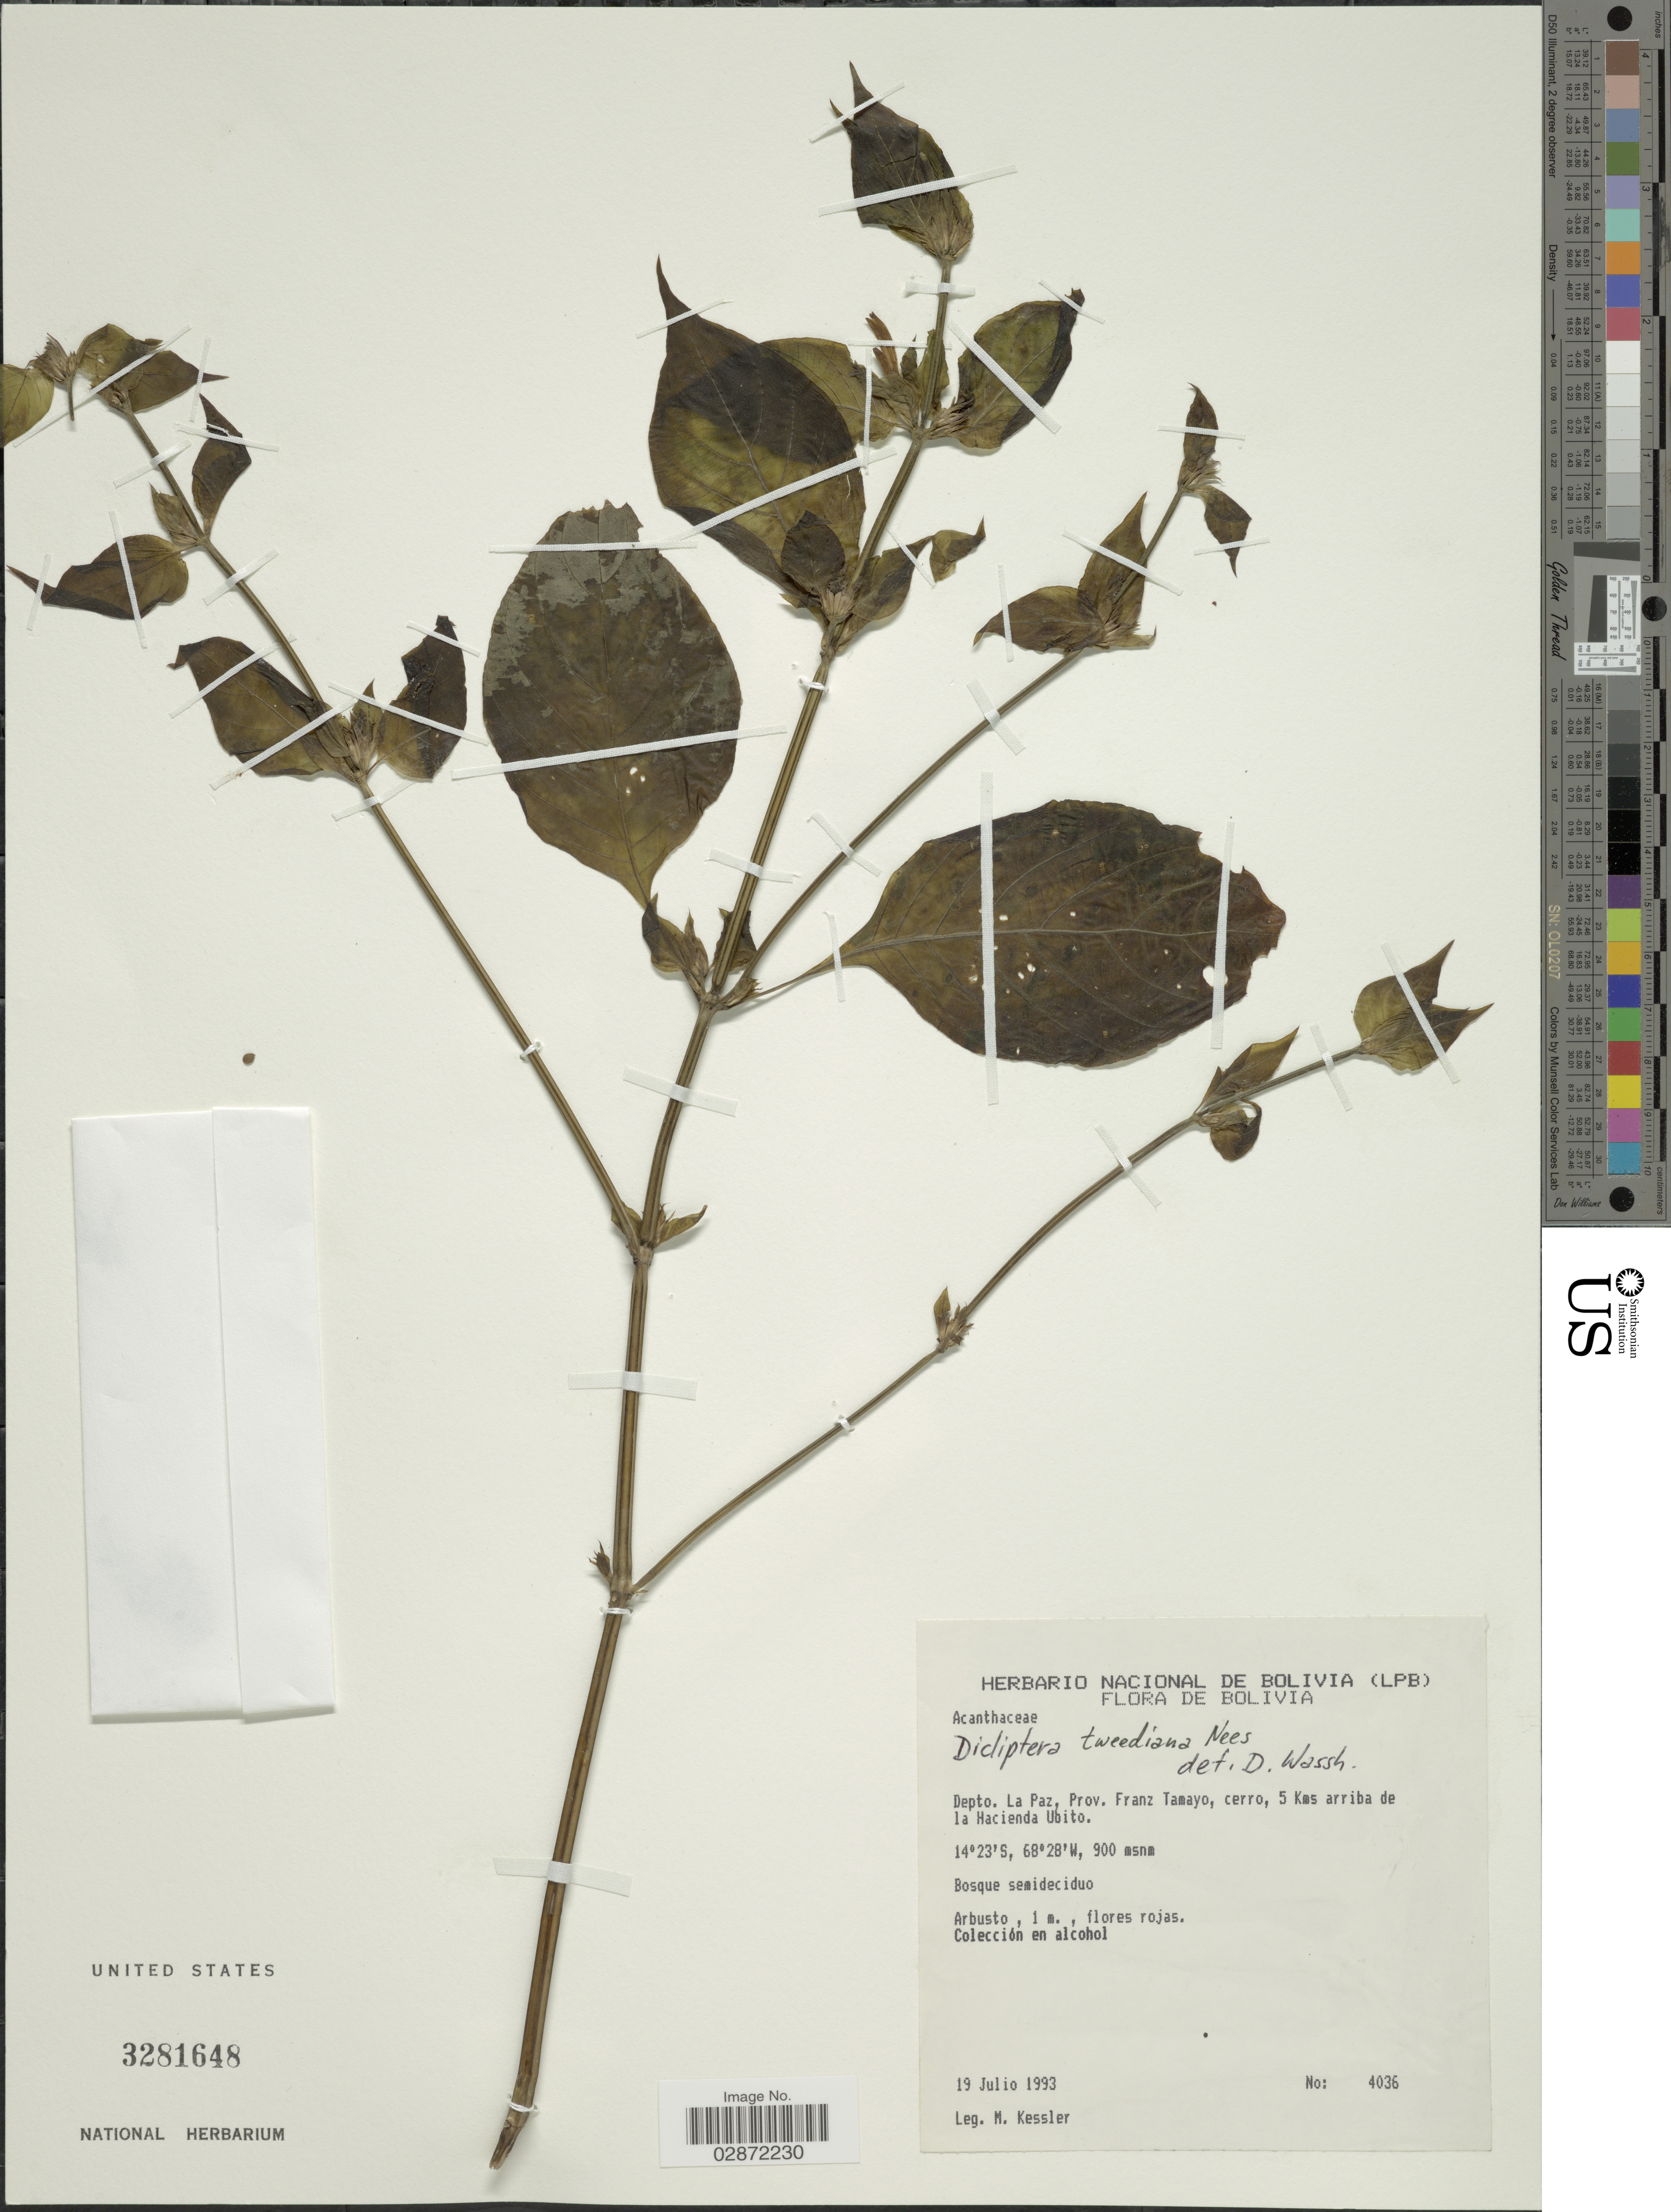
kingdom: Plantae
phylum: Tracheophyta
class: Magnoliopsida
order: Lamiales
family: Acanthaceae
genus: Dicliptera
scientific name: Dicliptera squarrosa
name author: Nees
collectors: M. Kessler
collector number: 4036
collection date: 1993-07-19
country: Bolivia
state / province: La Paz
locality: Depto. La Paz, Prov. Franz Tamayo, cerro, 5 Kms arriba de la Hacienda Ubito.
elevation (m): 900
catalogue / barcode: US 3281648